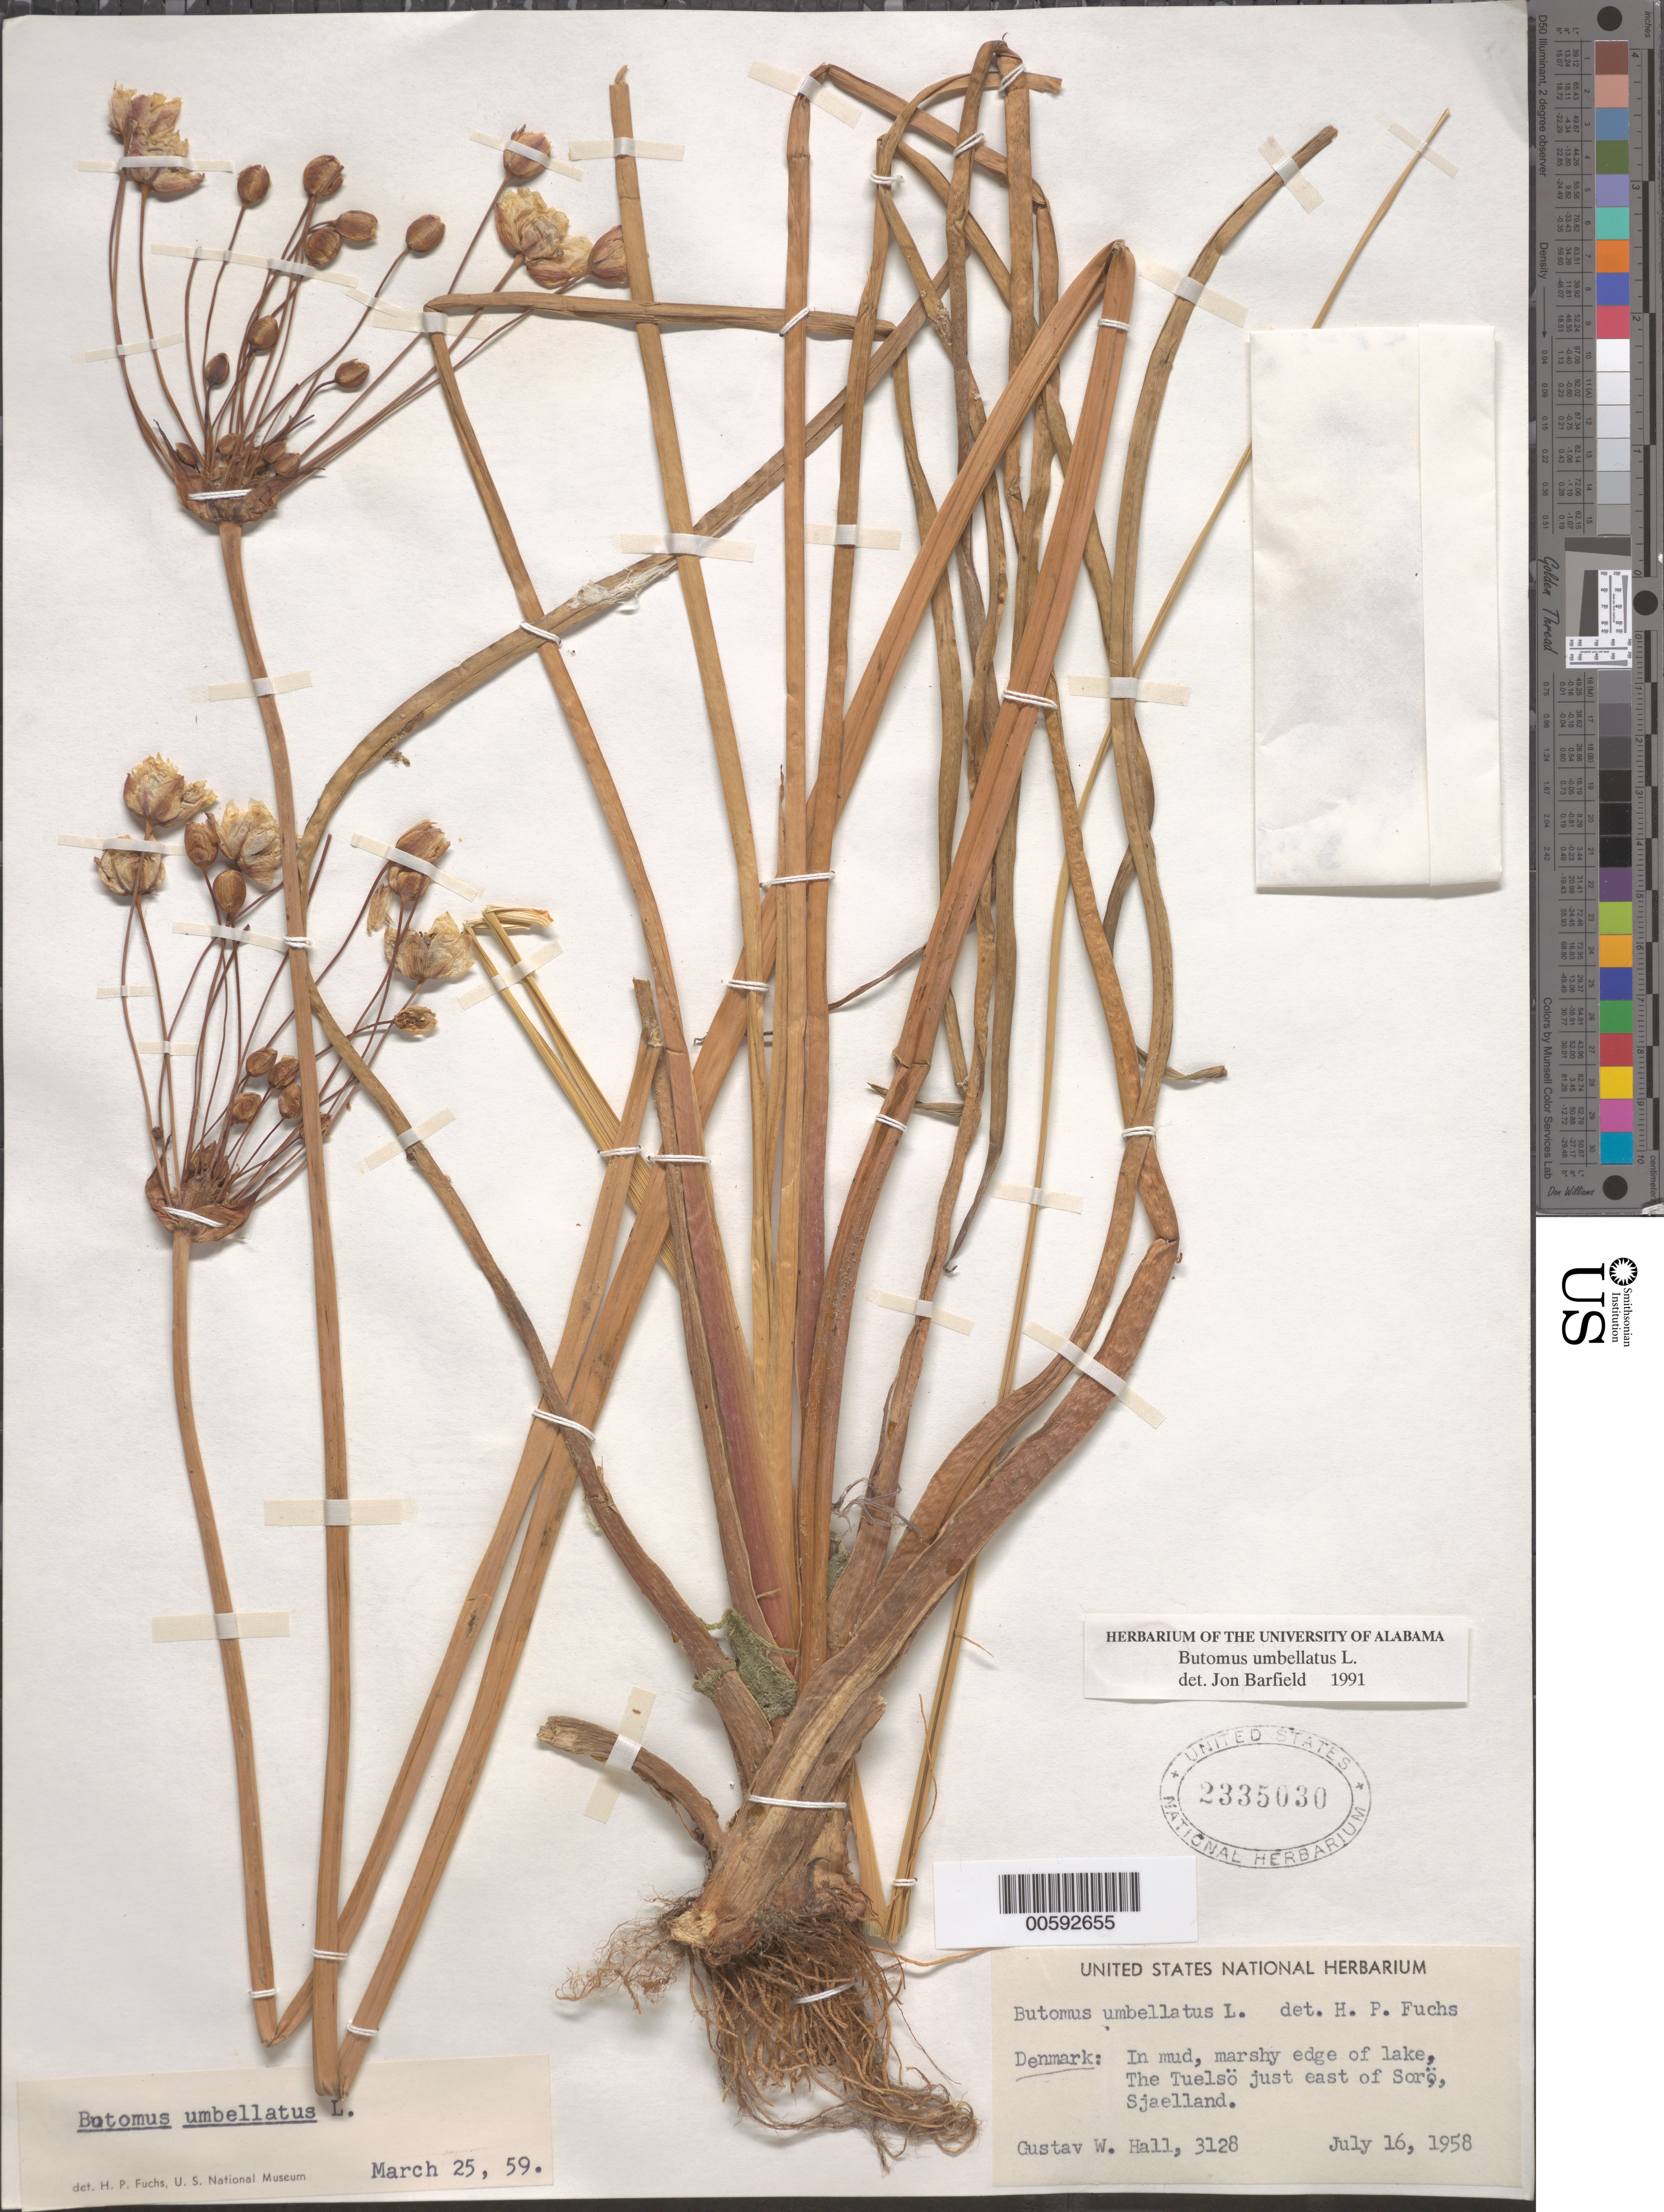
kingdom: Plantae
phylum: Tracheophyta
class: Liliopsida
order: Alismatales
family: Butomaceae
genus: Butomus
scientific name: Butomus umbellatus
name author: L.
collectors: G. Hall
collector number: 3128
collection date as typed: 16 Jul 1958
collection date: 1958-07-16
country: Denmark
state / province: Sjæland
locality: The Tuelso E of Soro, Sjaelland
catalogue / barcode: US 2335030